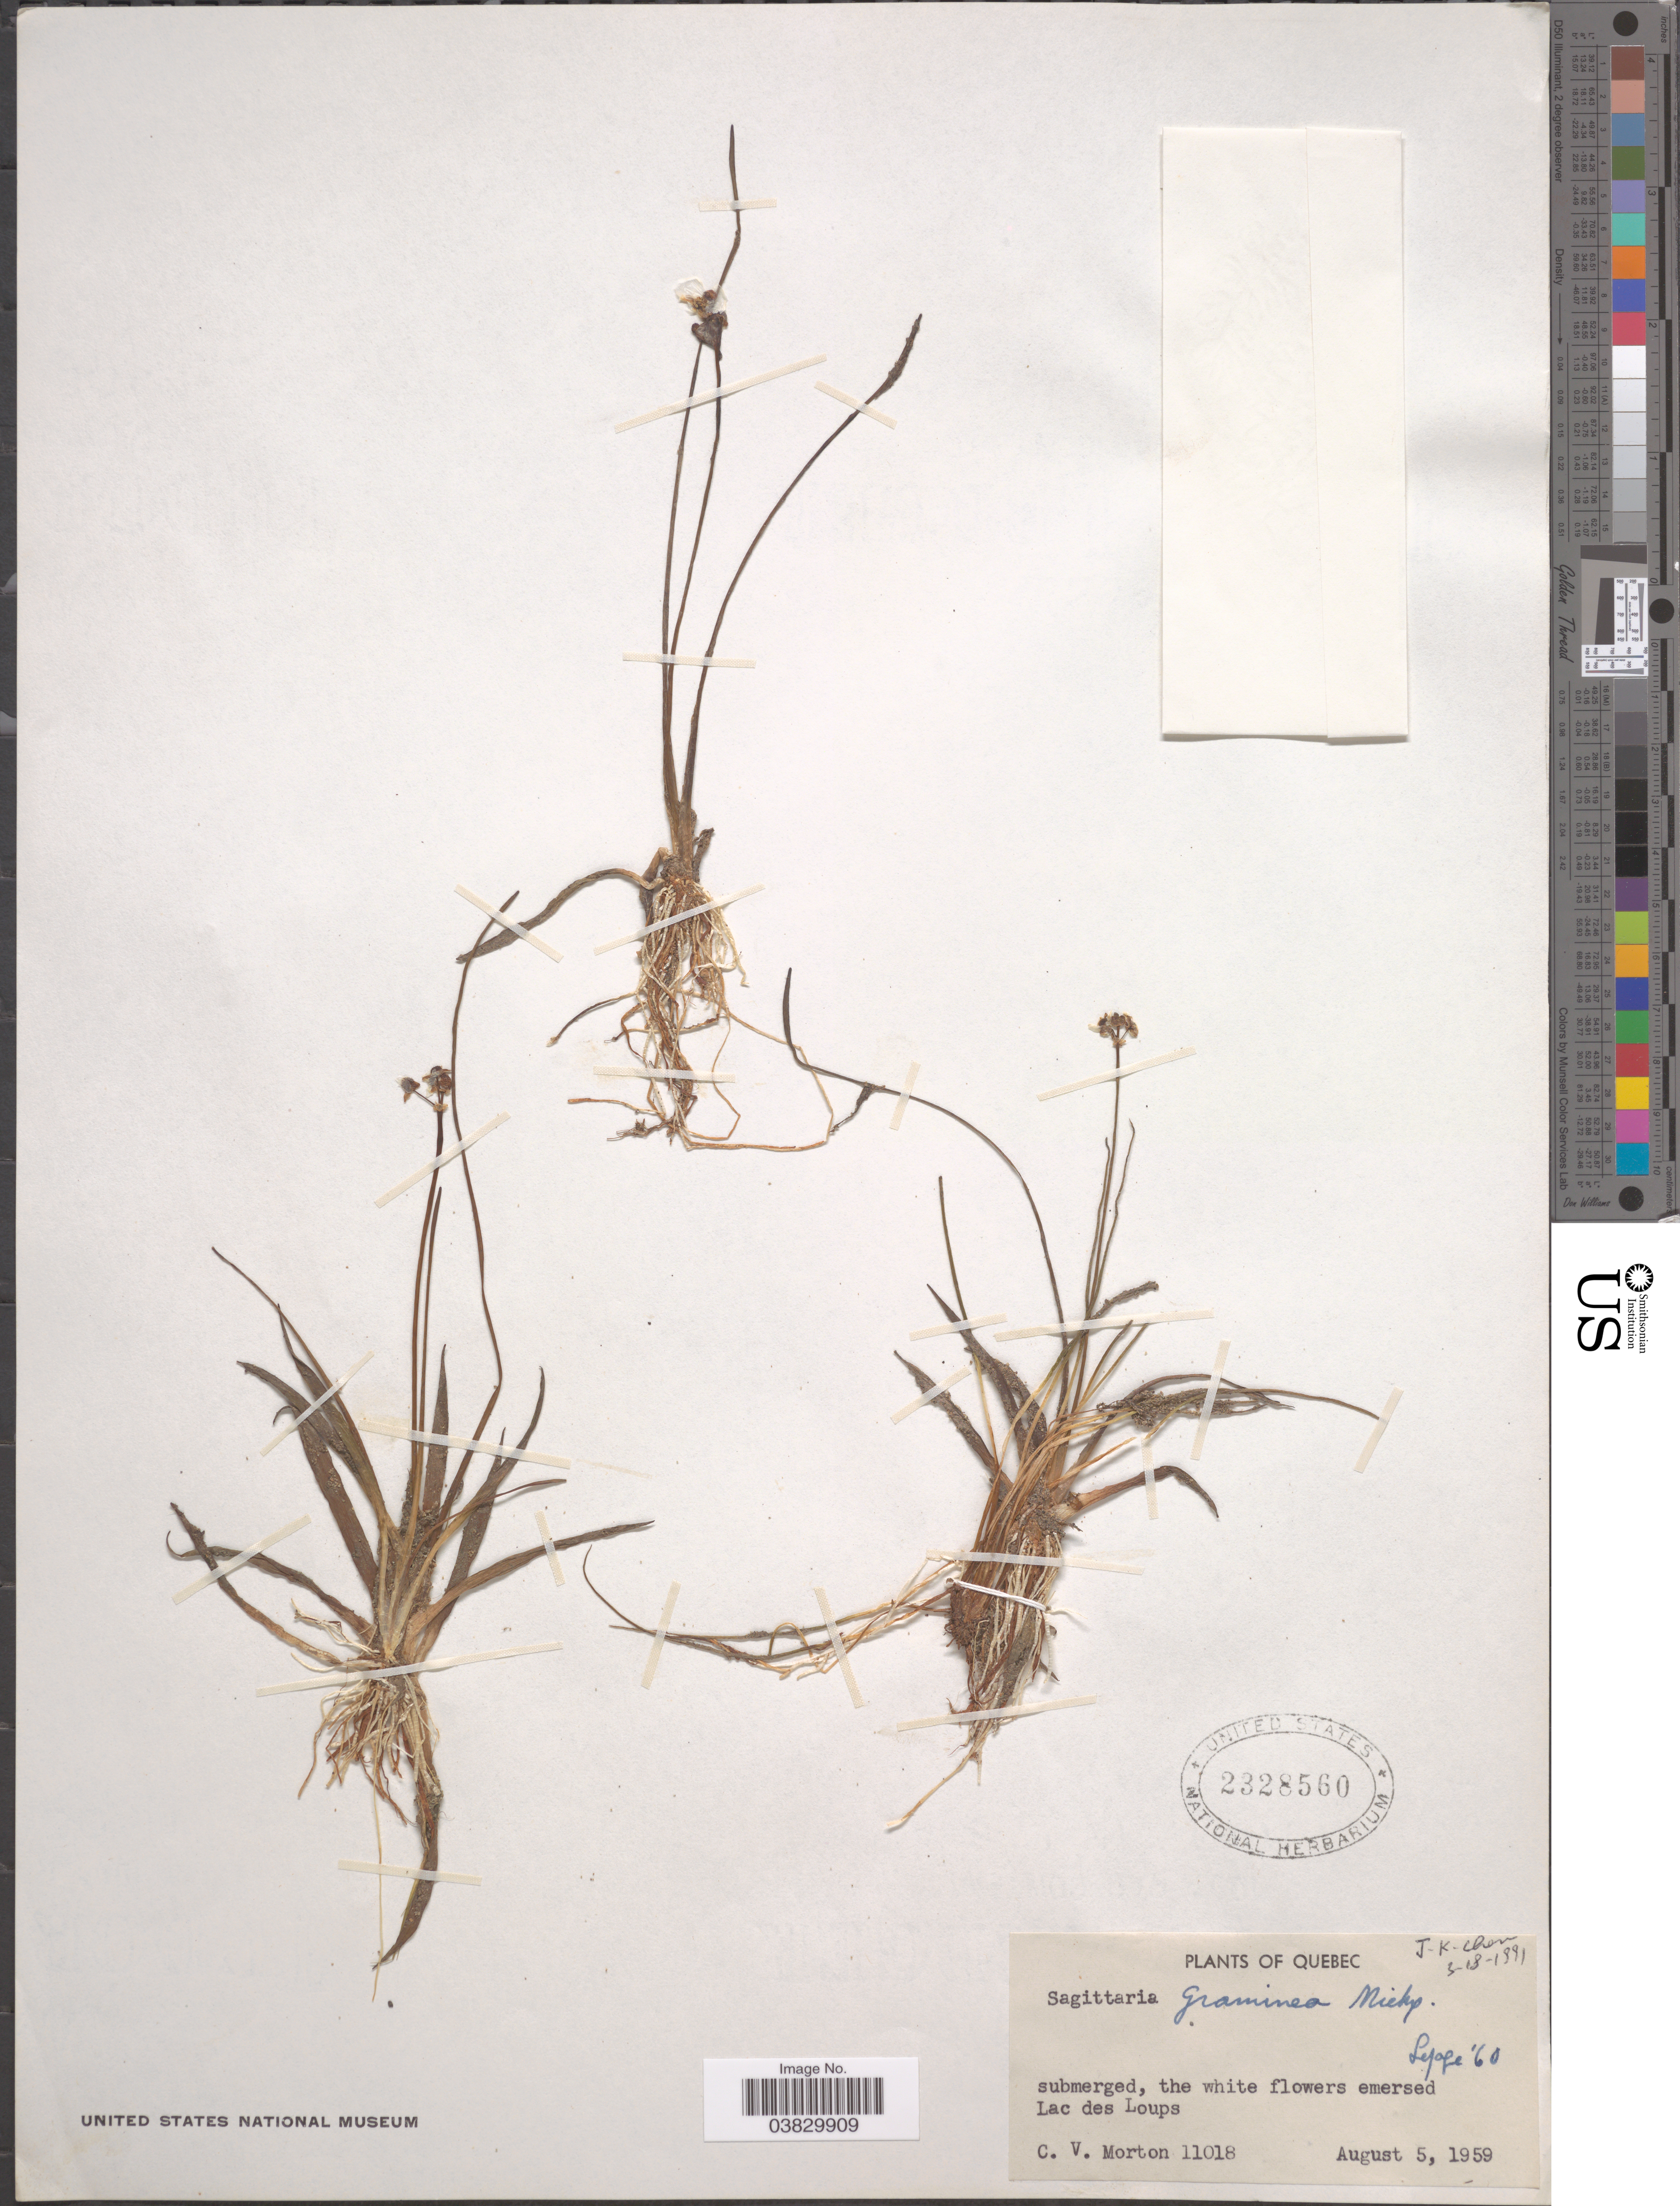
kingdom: Plantae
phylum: Tracheophyta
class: Liliopsida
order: Alismatales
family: Alismataceae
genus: Sagittaria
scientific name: Sagittaria graminea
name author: Michx.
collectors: C. V. Morton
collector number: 11018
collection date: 1959-08-05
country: Canada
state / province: Quebec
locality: Lac des Loups.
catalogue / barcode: US 2328560